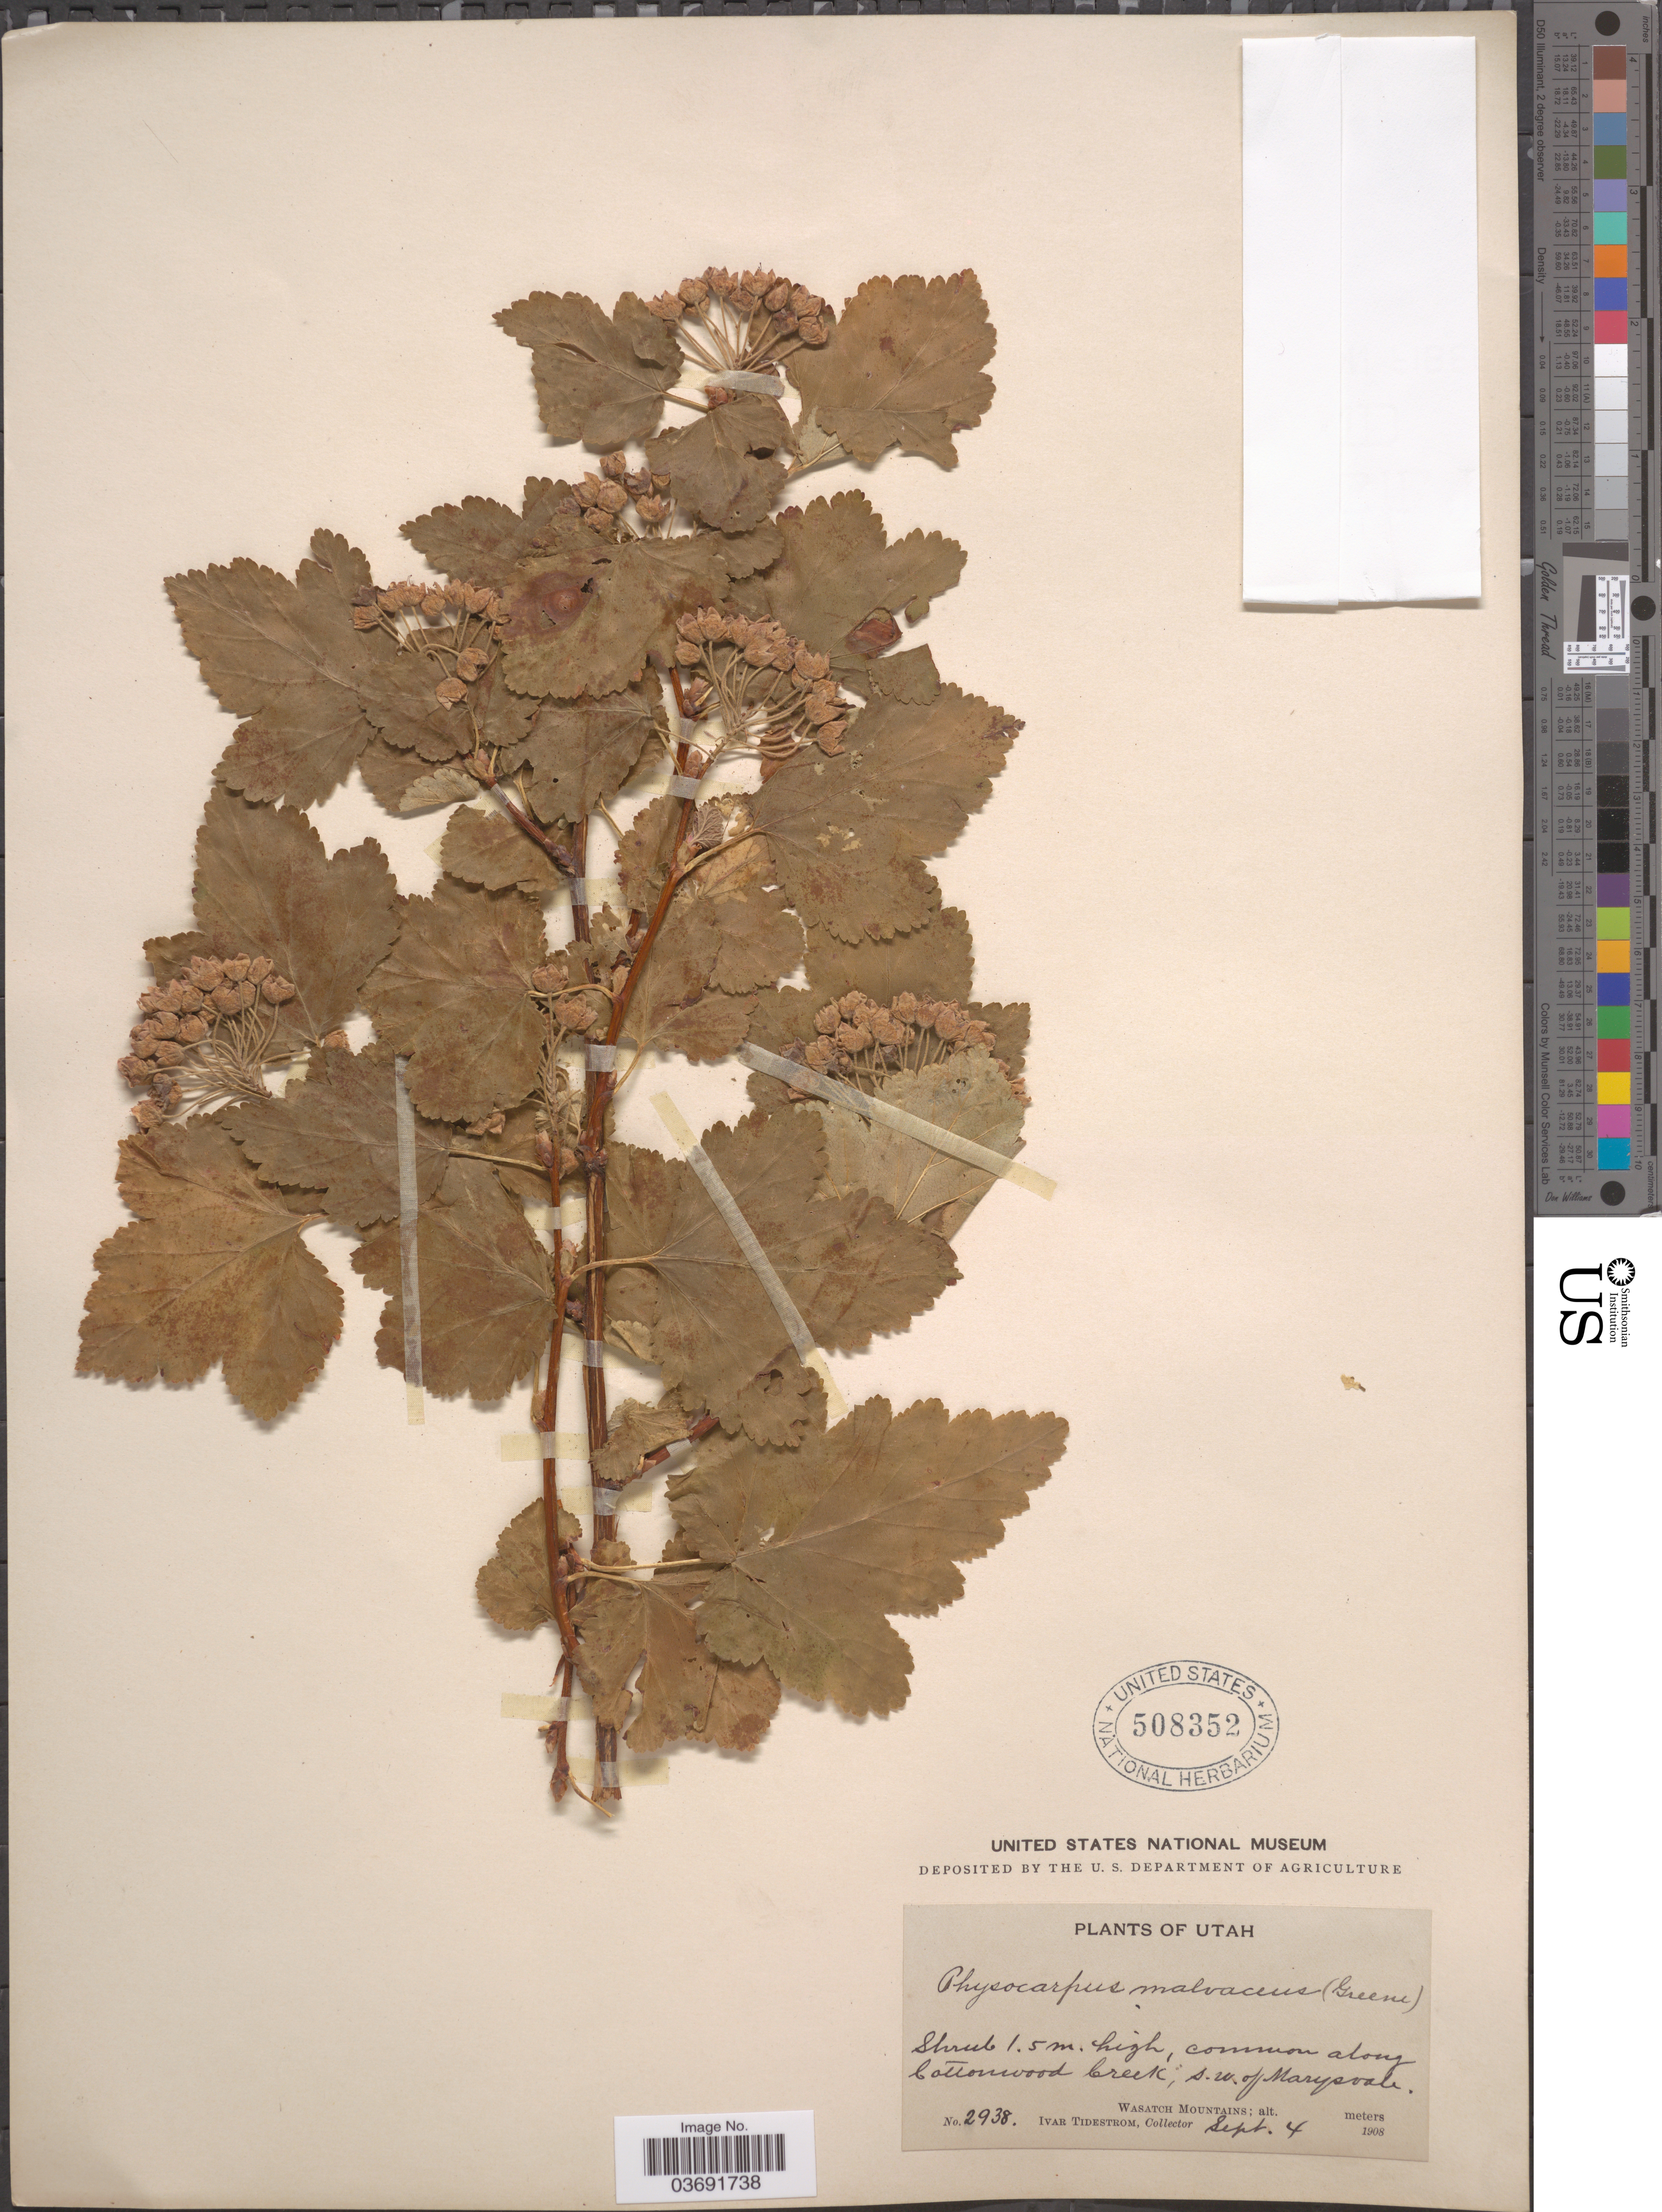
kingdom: Plantae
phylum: Tracheophyta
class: Magnoliopsida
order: Rosales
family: Rosaceae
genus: Physocarpus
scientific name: Physocarpus malvaceus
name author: (Greene) Kuntze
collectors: I. F. Tidestrom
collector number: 2938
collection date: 1908-09-04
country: United States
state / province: Utah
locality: Along Cottonwood Creek, s. w. of Marysvale. Wasatch Mountains.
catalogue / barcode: US 508352